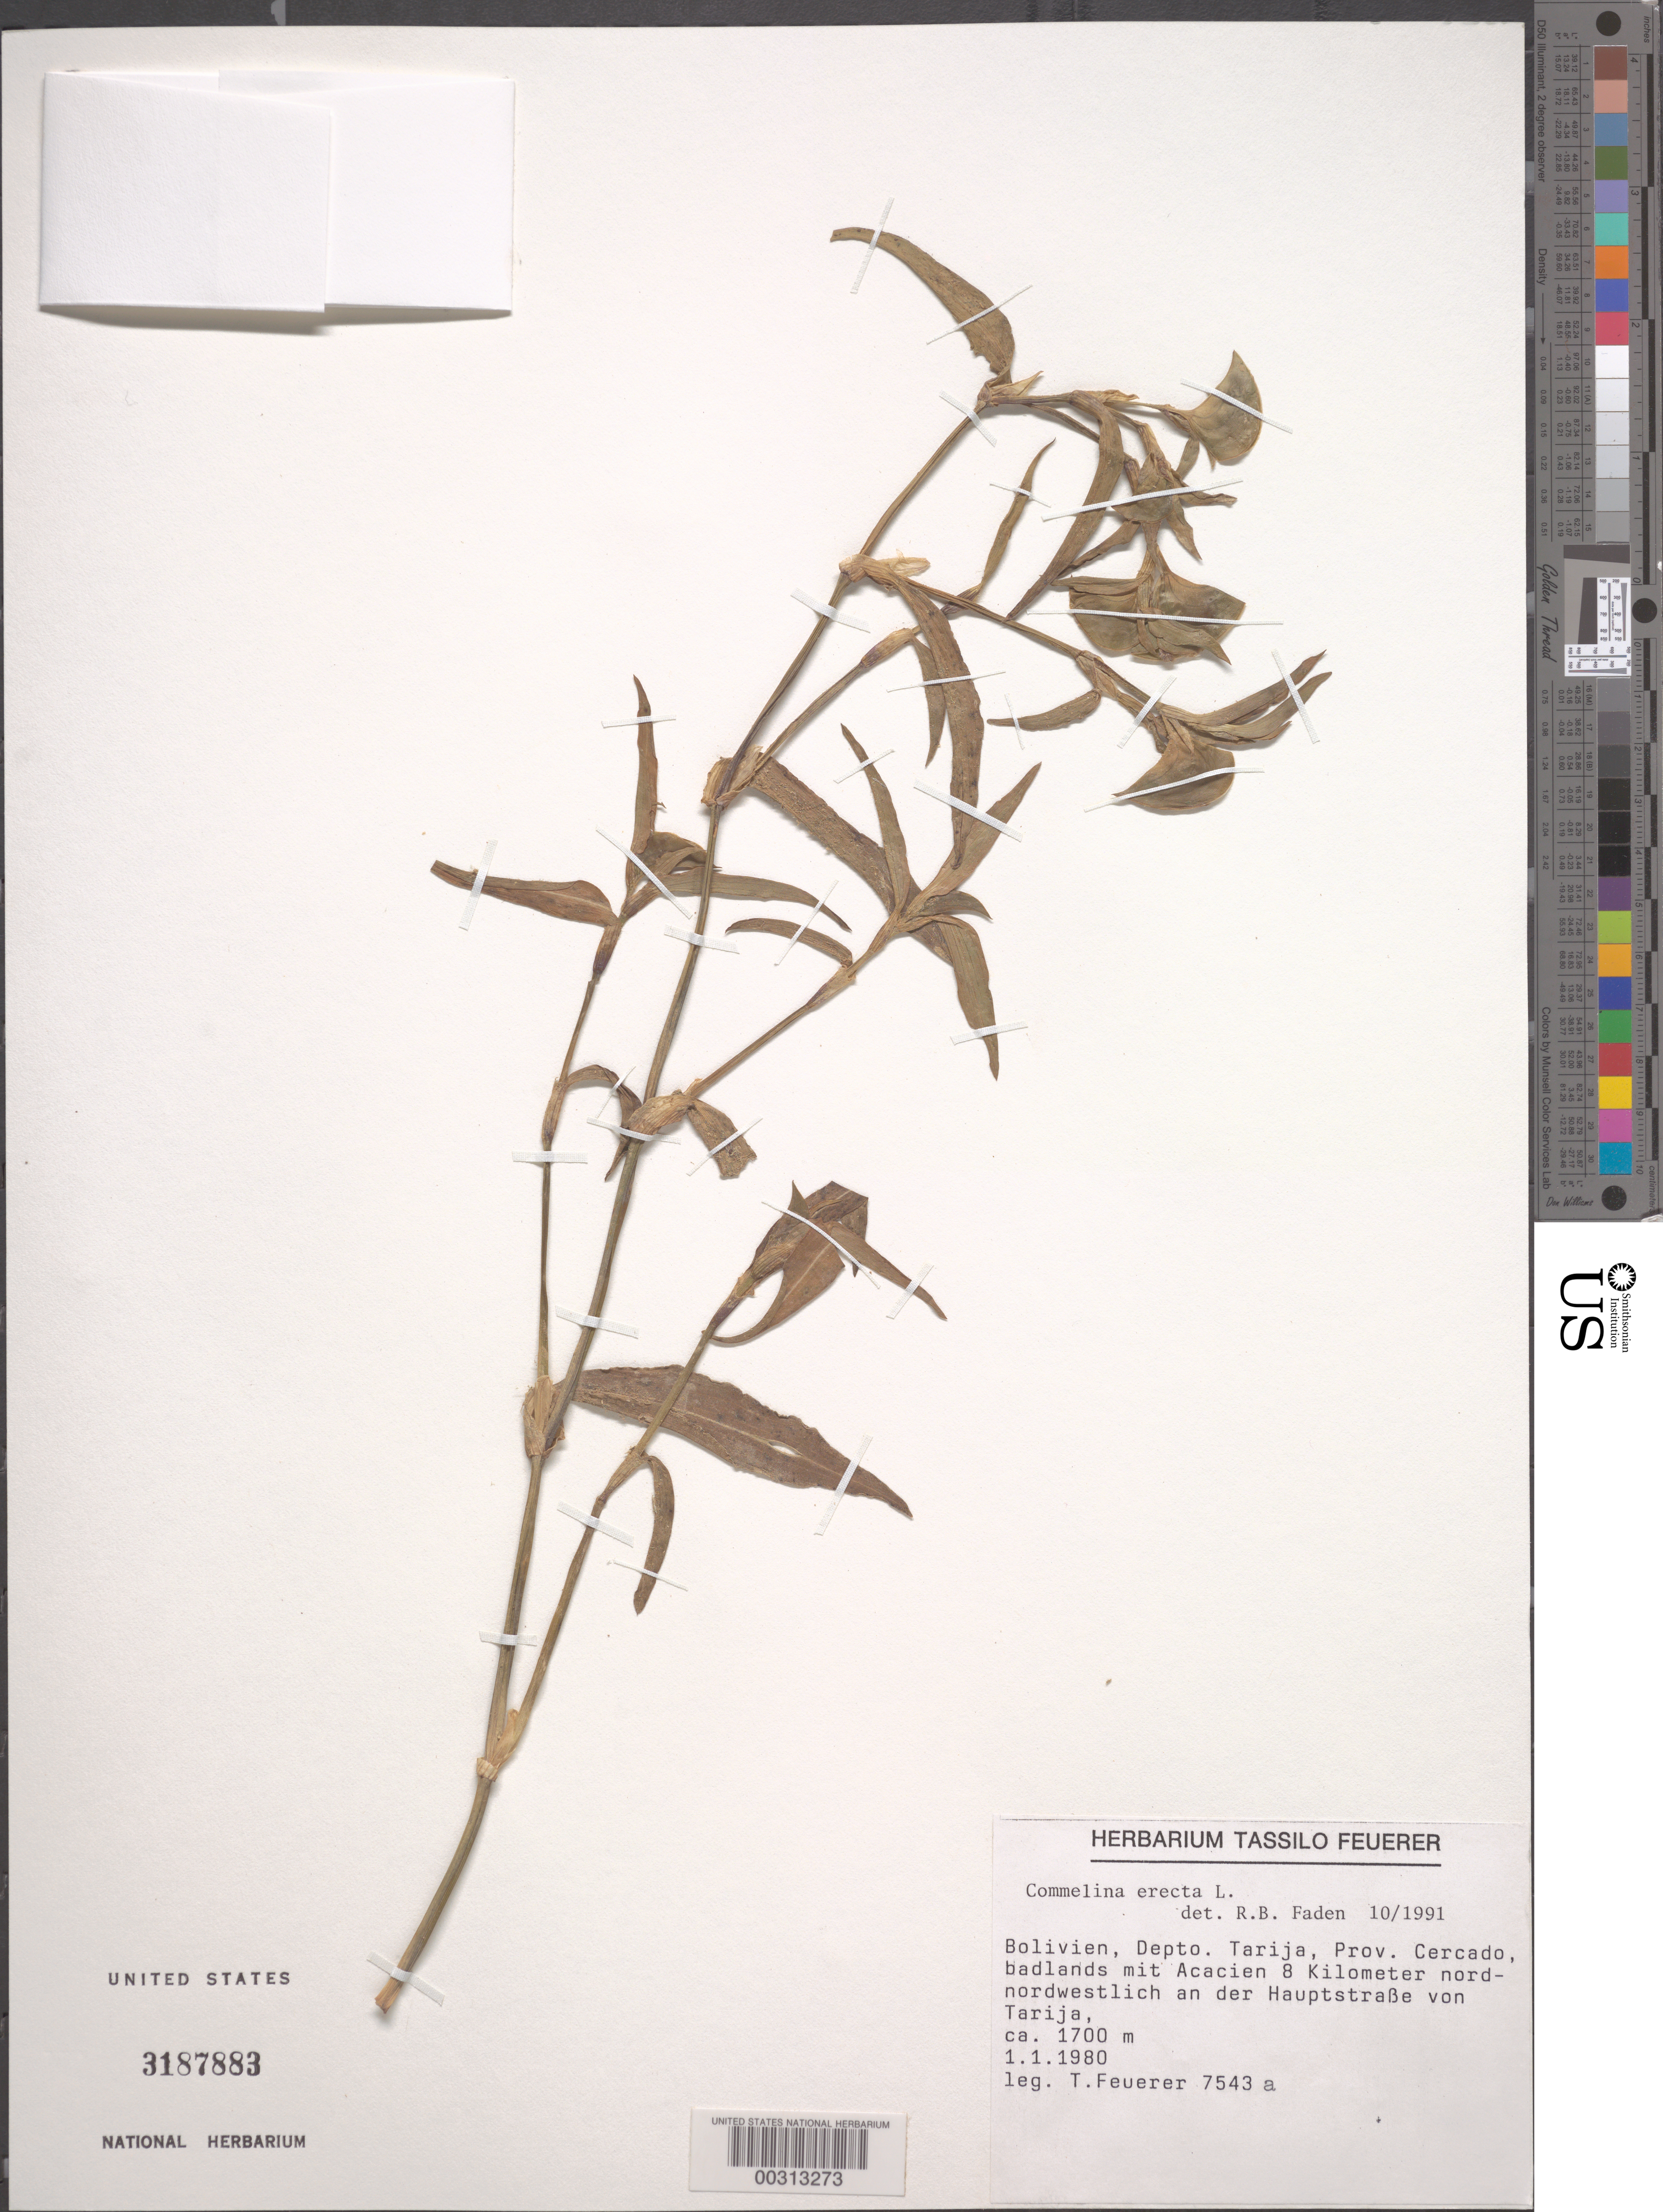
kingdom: Plantae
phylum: Tracheophyta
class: Liliopsida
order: Commelinales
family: Commelinaceae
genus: Commelina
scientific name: Commelina erecta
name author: L.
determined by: Faden, Robert B., (US), Smithsonian Institution - National Museum of Natural History (UNITED STATES)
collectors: T. Feuerer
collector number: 7543a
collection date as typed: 01 Jan 1980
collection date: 1980-01-01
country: Bolivia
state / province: Tarija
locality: Cercado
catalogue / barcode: US 3187883